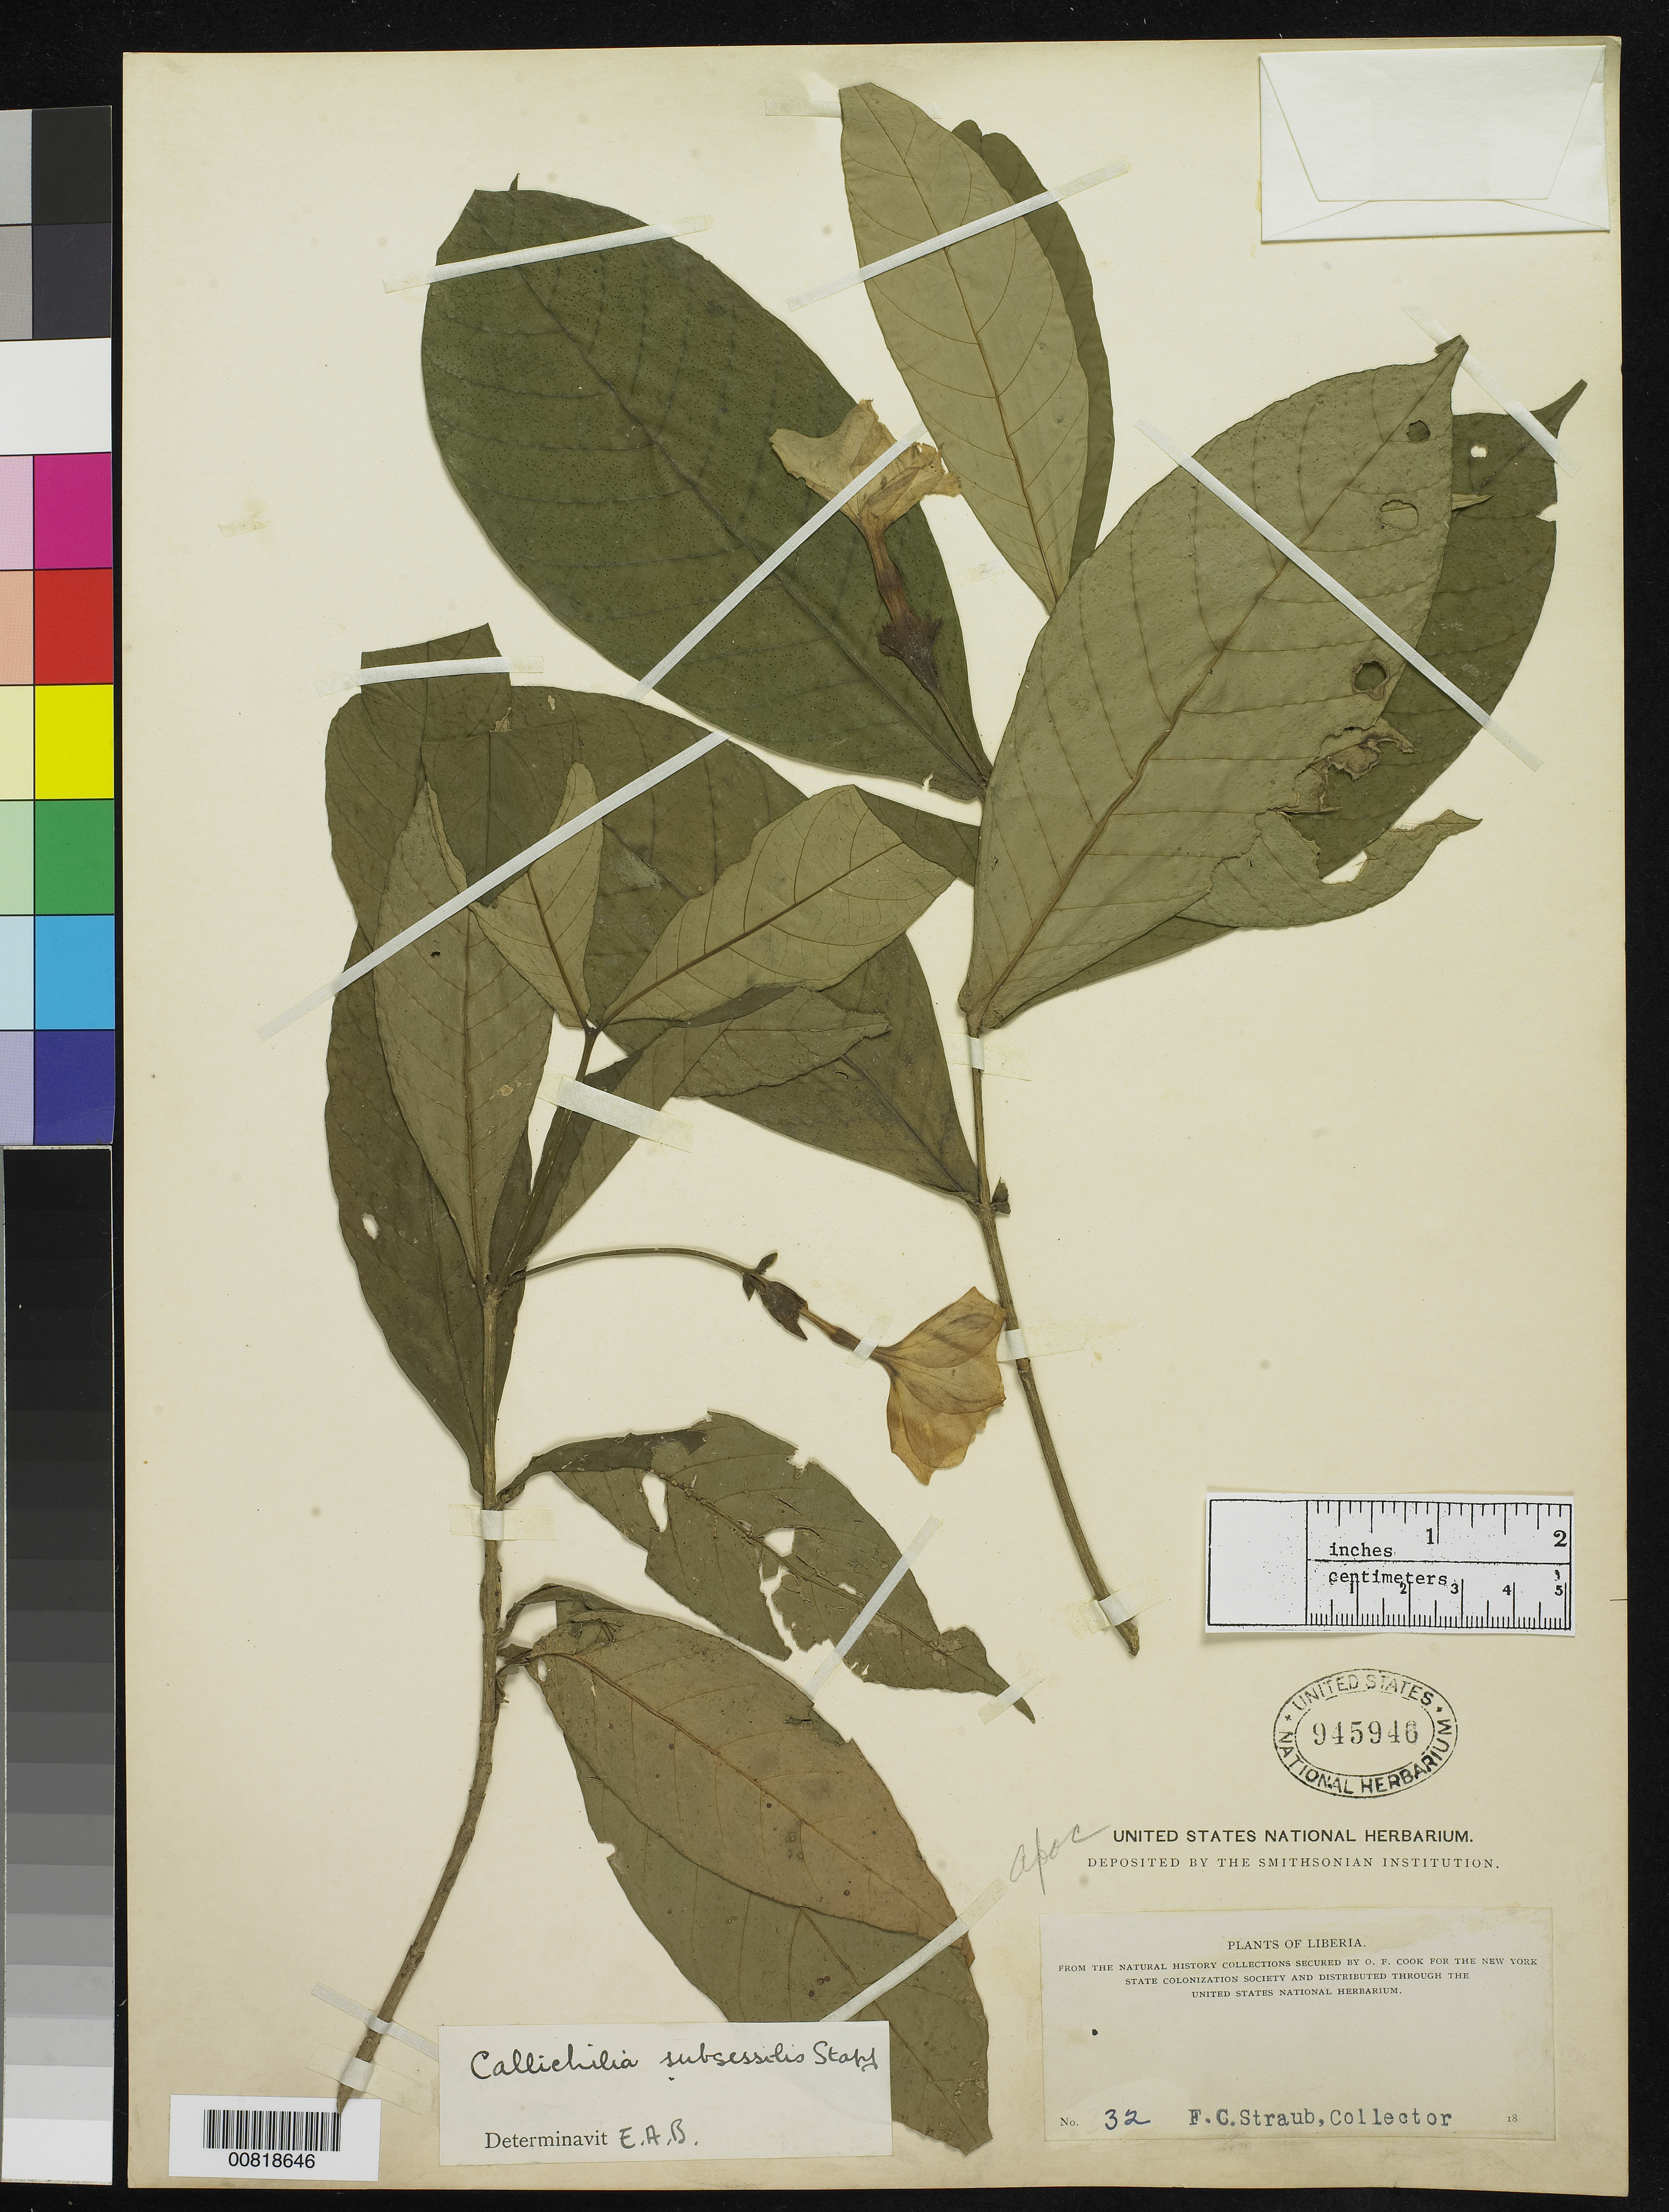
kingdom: Plantae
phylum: Tracheophyta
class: Magnoliopsida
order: Gentianales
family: Apocynaceae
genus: Callichilia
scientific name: Callichilia subsessilis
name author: (Benth.) Stapf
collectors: F. Straub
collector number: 32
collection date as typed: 18--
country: Liberia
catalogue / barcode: US 945946